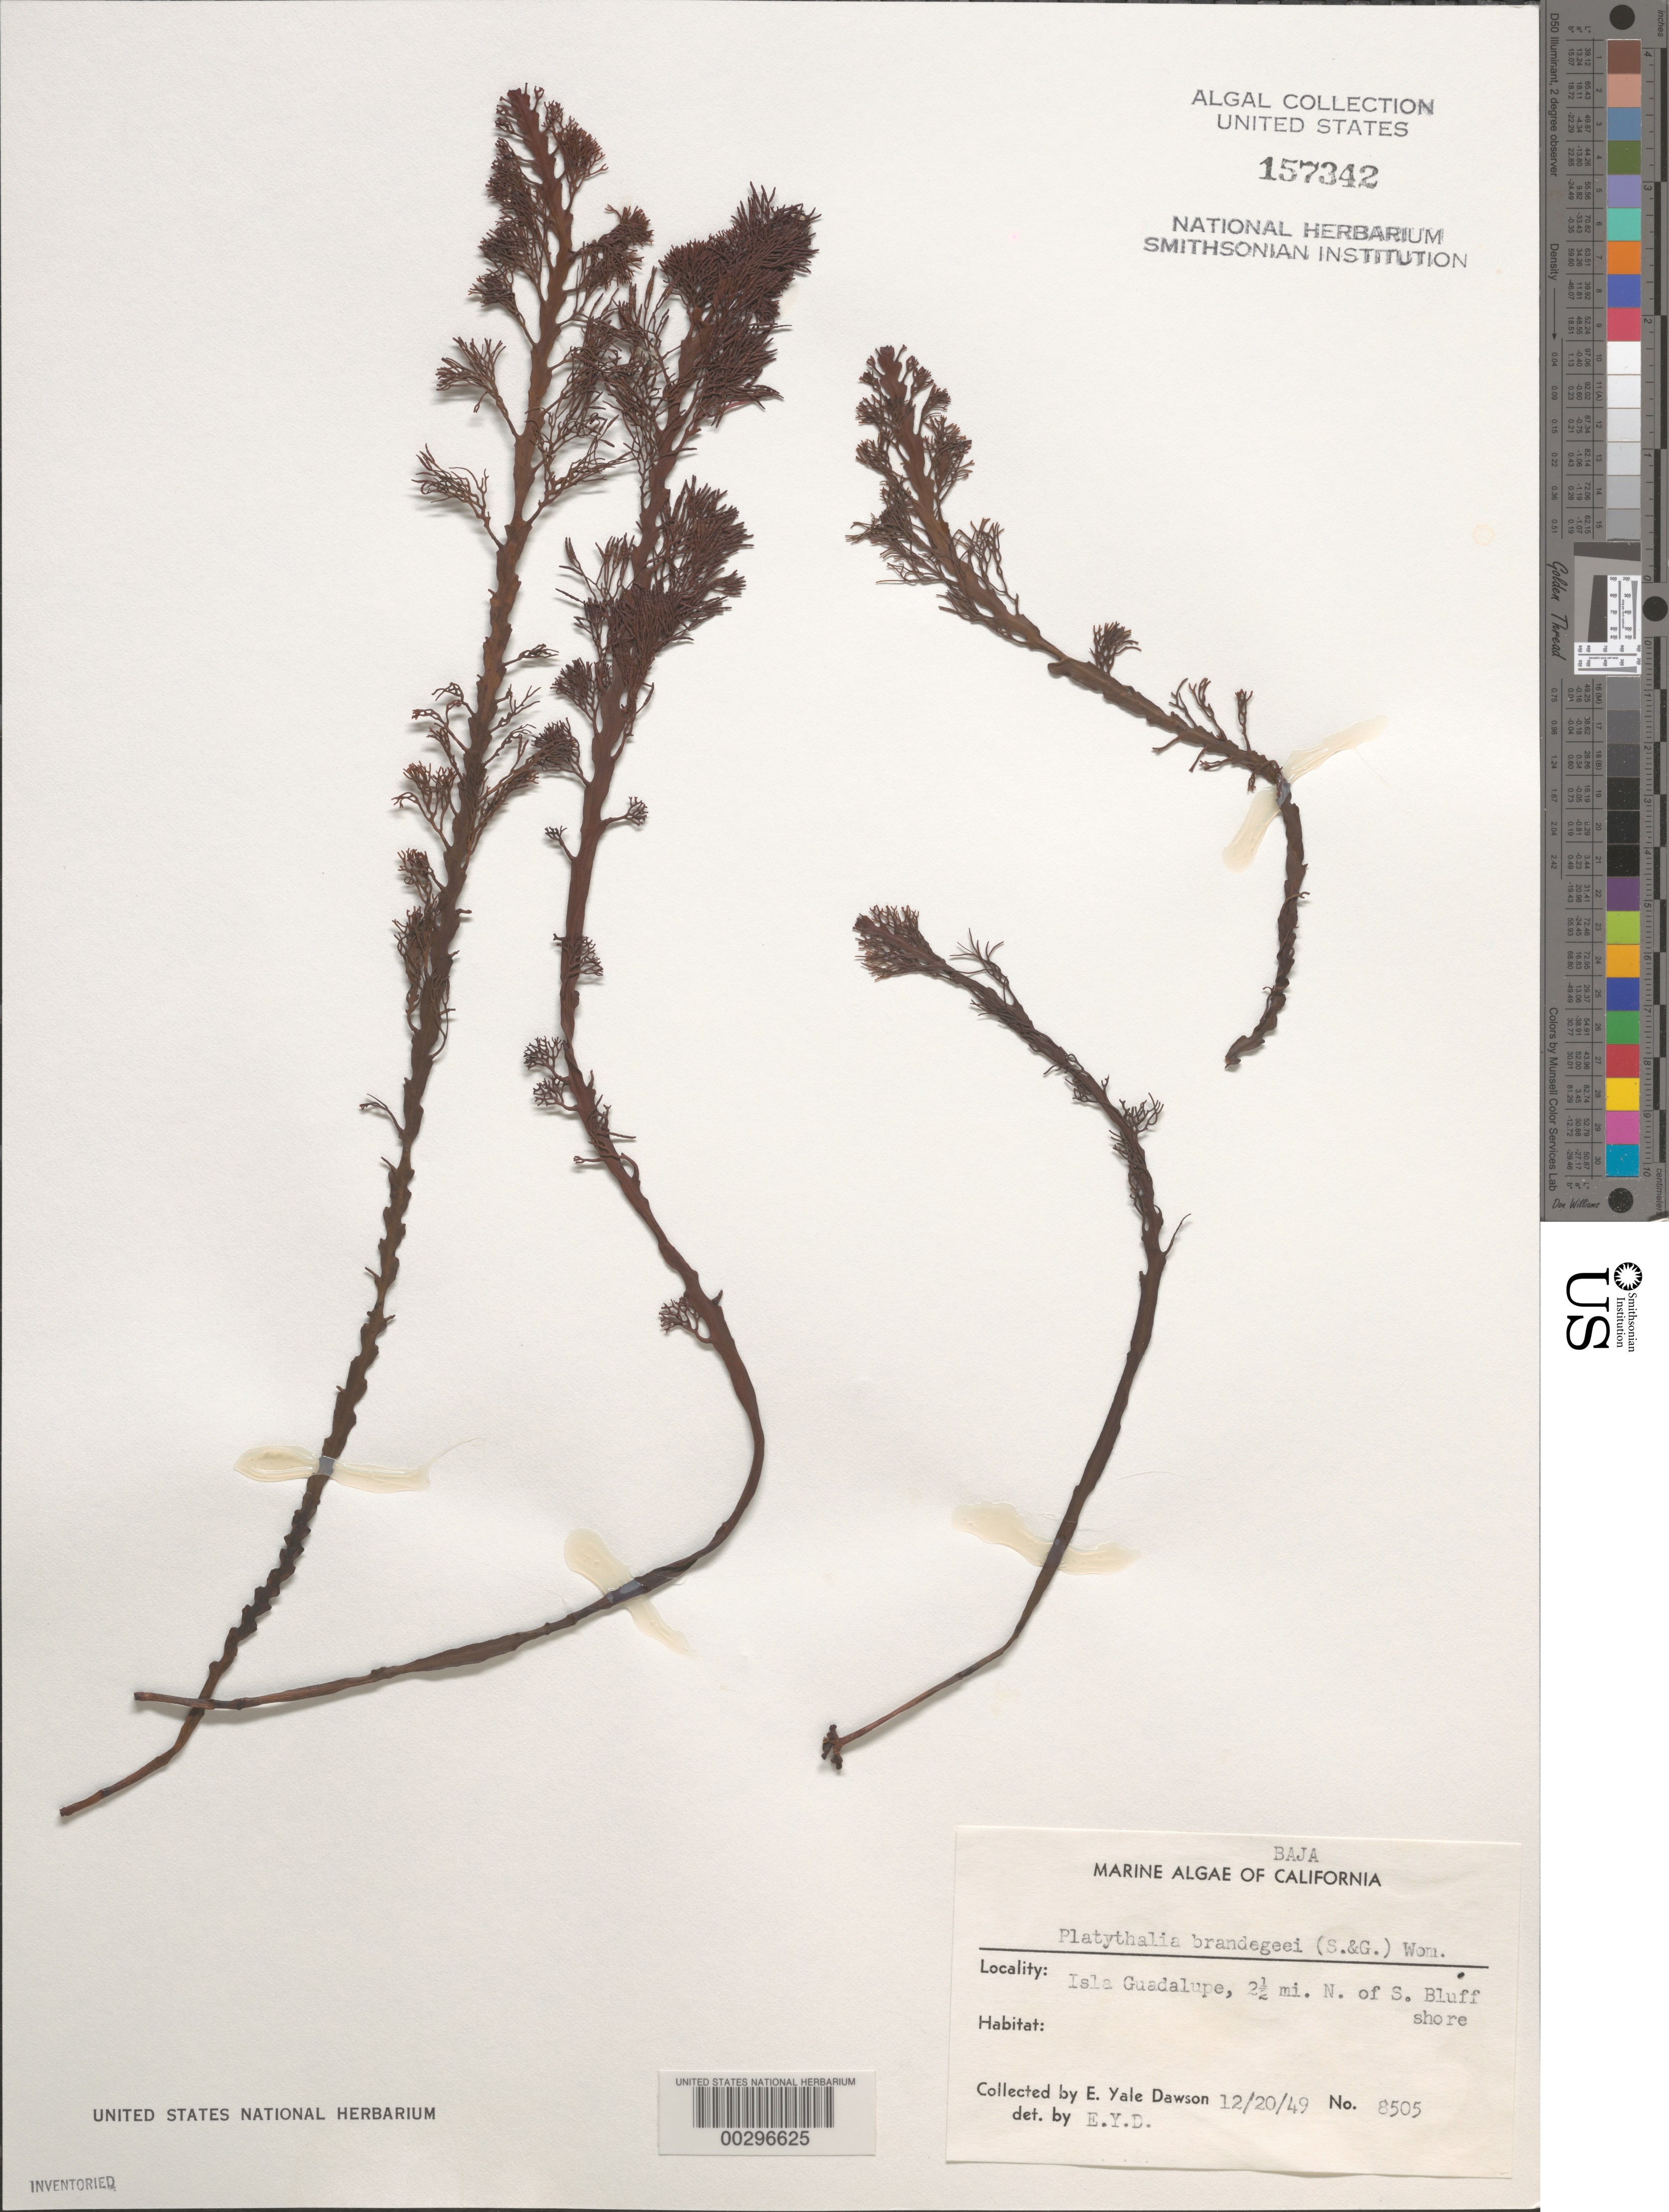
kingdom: Chromista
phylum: Ochrophyta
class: Phaeophyceae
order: Fucales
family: Sargassaceae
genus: Stolonophora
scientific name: Stolonophora brandegeei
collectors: E. Y. Dawson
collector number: EYD 8505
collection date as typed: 20 Dec 1949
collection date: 1949-12-20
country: Mexico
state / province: Baja California Norte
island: Isla Guadalupe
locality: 2.5 miles north of South Bluff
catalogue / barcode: US 157342